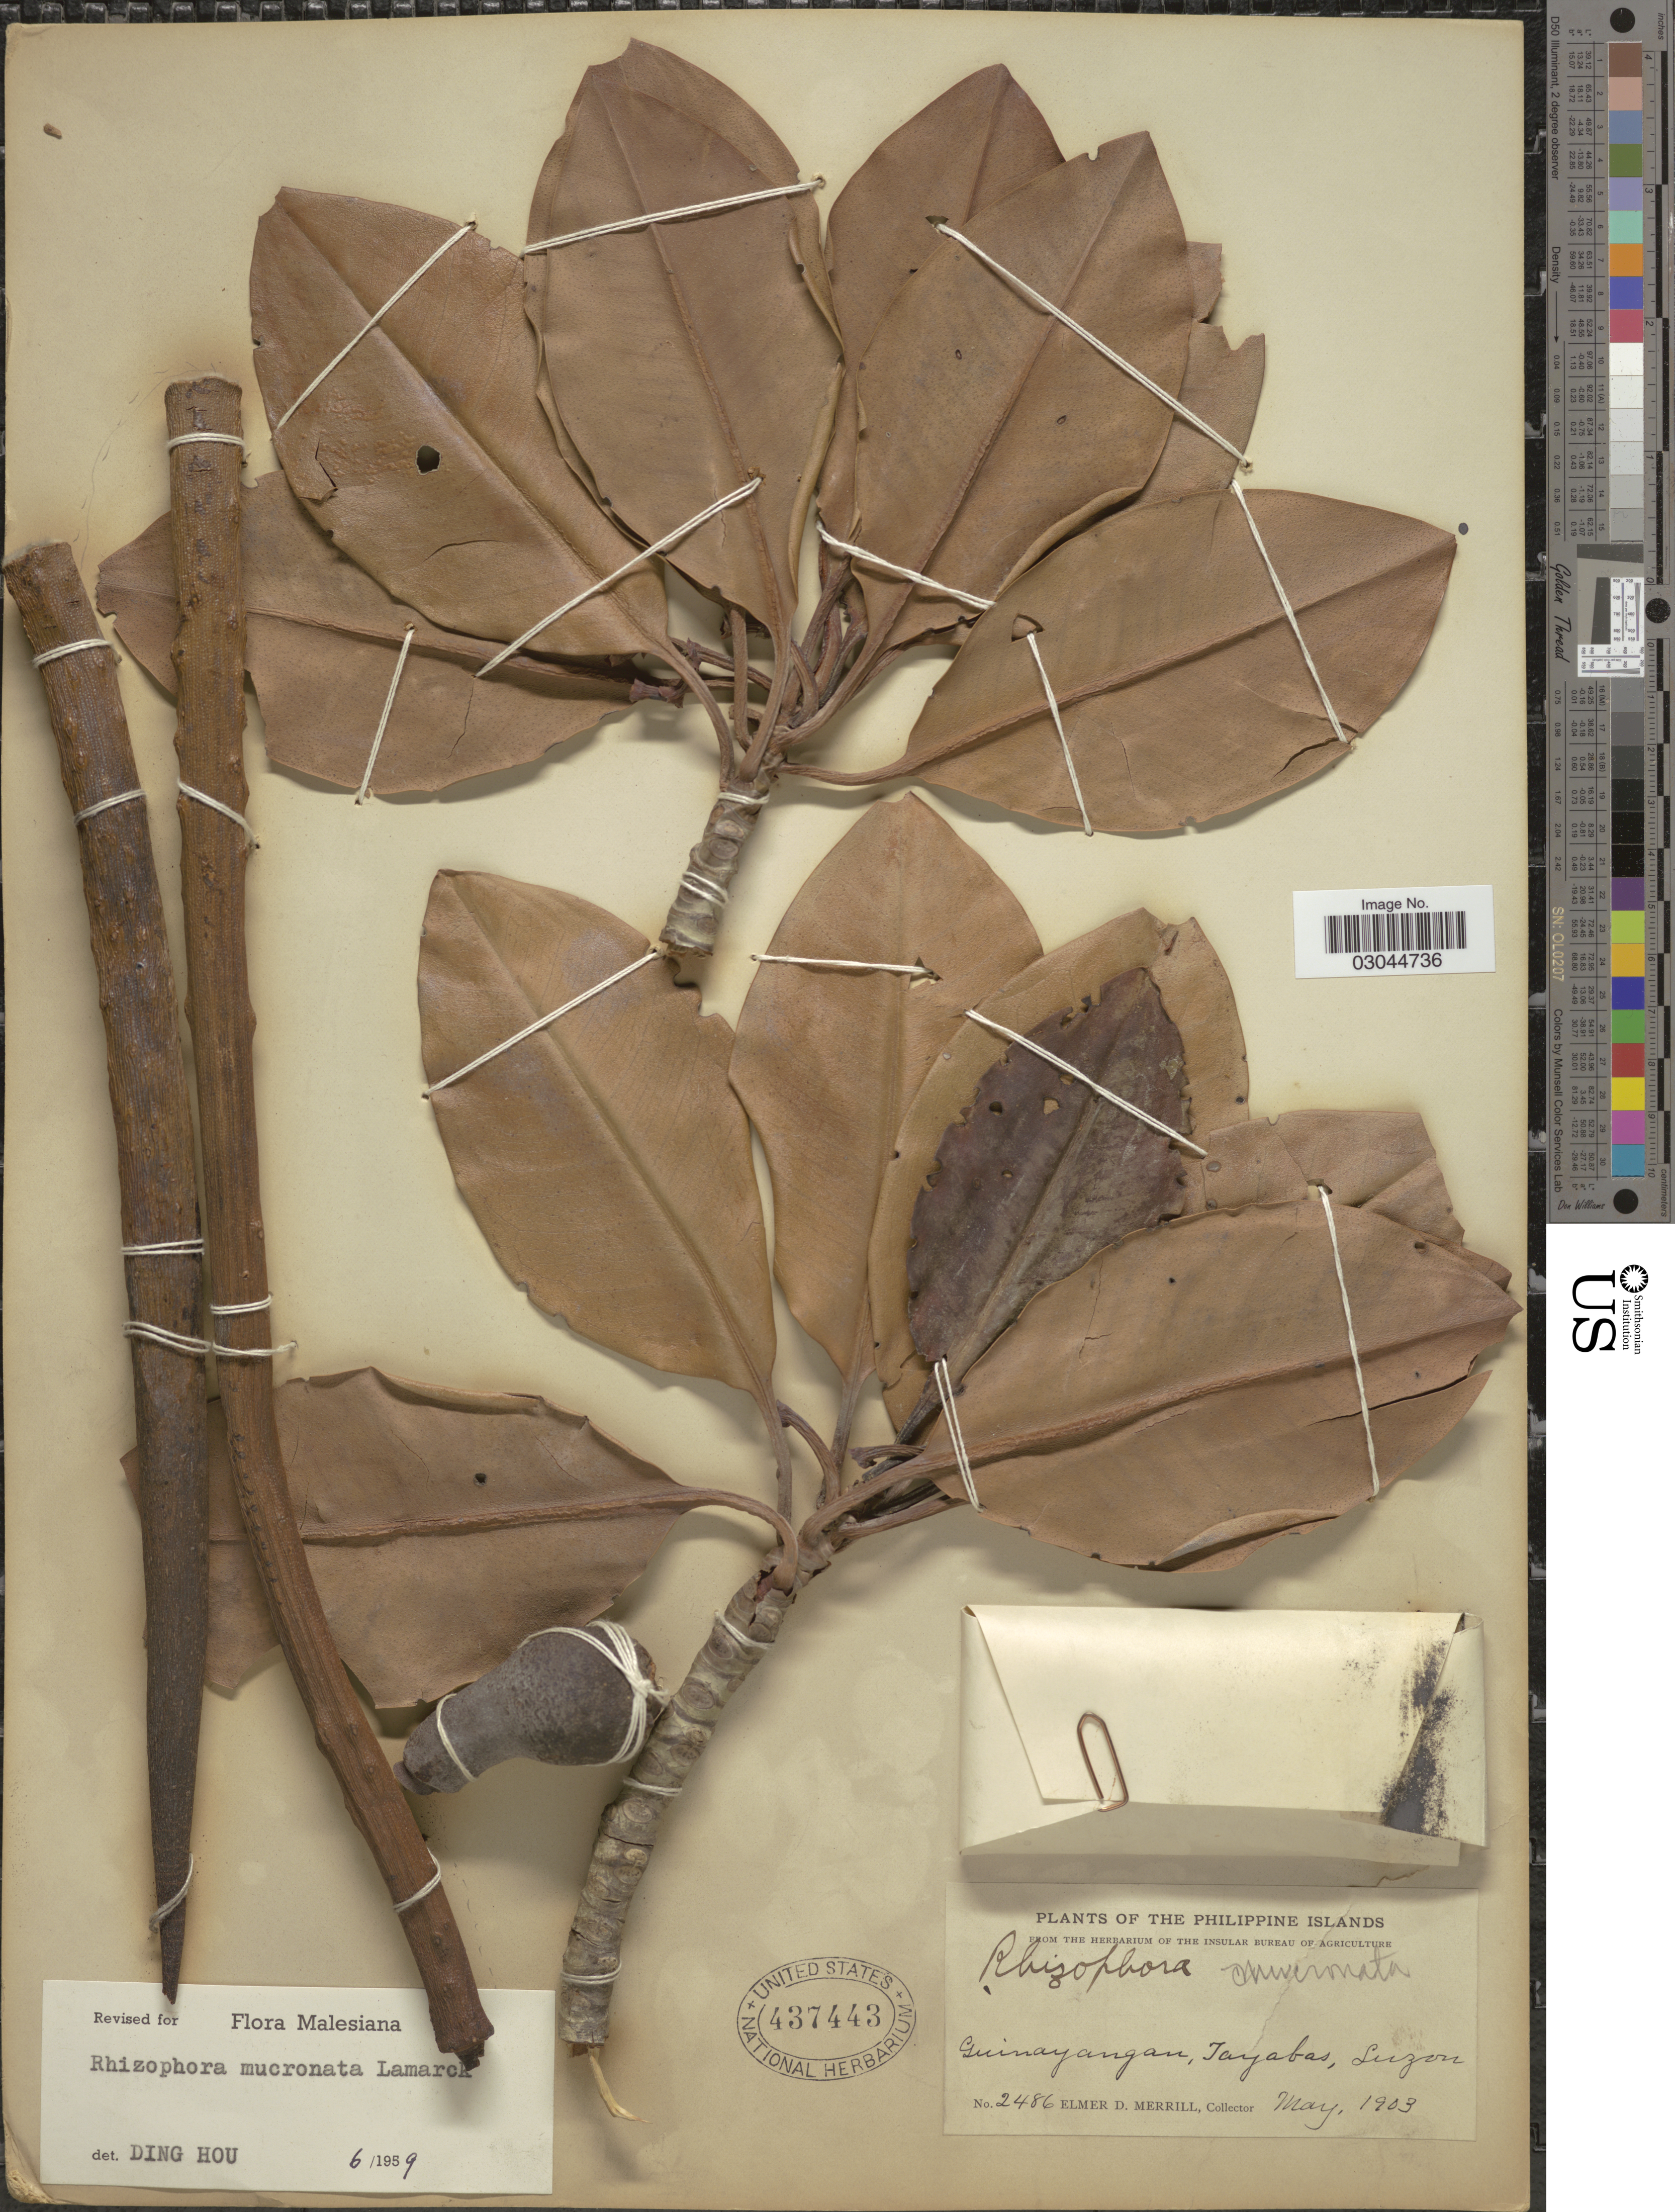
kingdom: Plantae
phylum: Tracheophyta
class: Magnoliopsida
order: Malpighiales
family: Rhizophoraceae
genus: Rhizophora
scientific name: Rhizophora mucronata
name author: Lam.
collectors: E. D. Merrill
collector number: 2486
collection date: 1903-05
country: Philippines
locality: The Philippine Islands. Guinayangan, Tayabas.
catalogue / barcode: US 437443